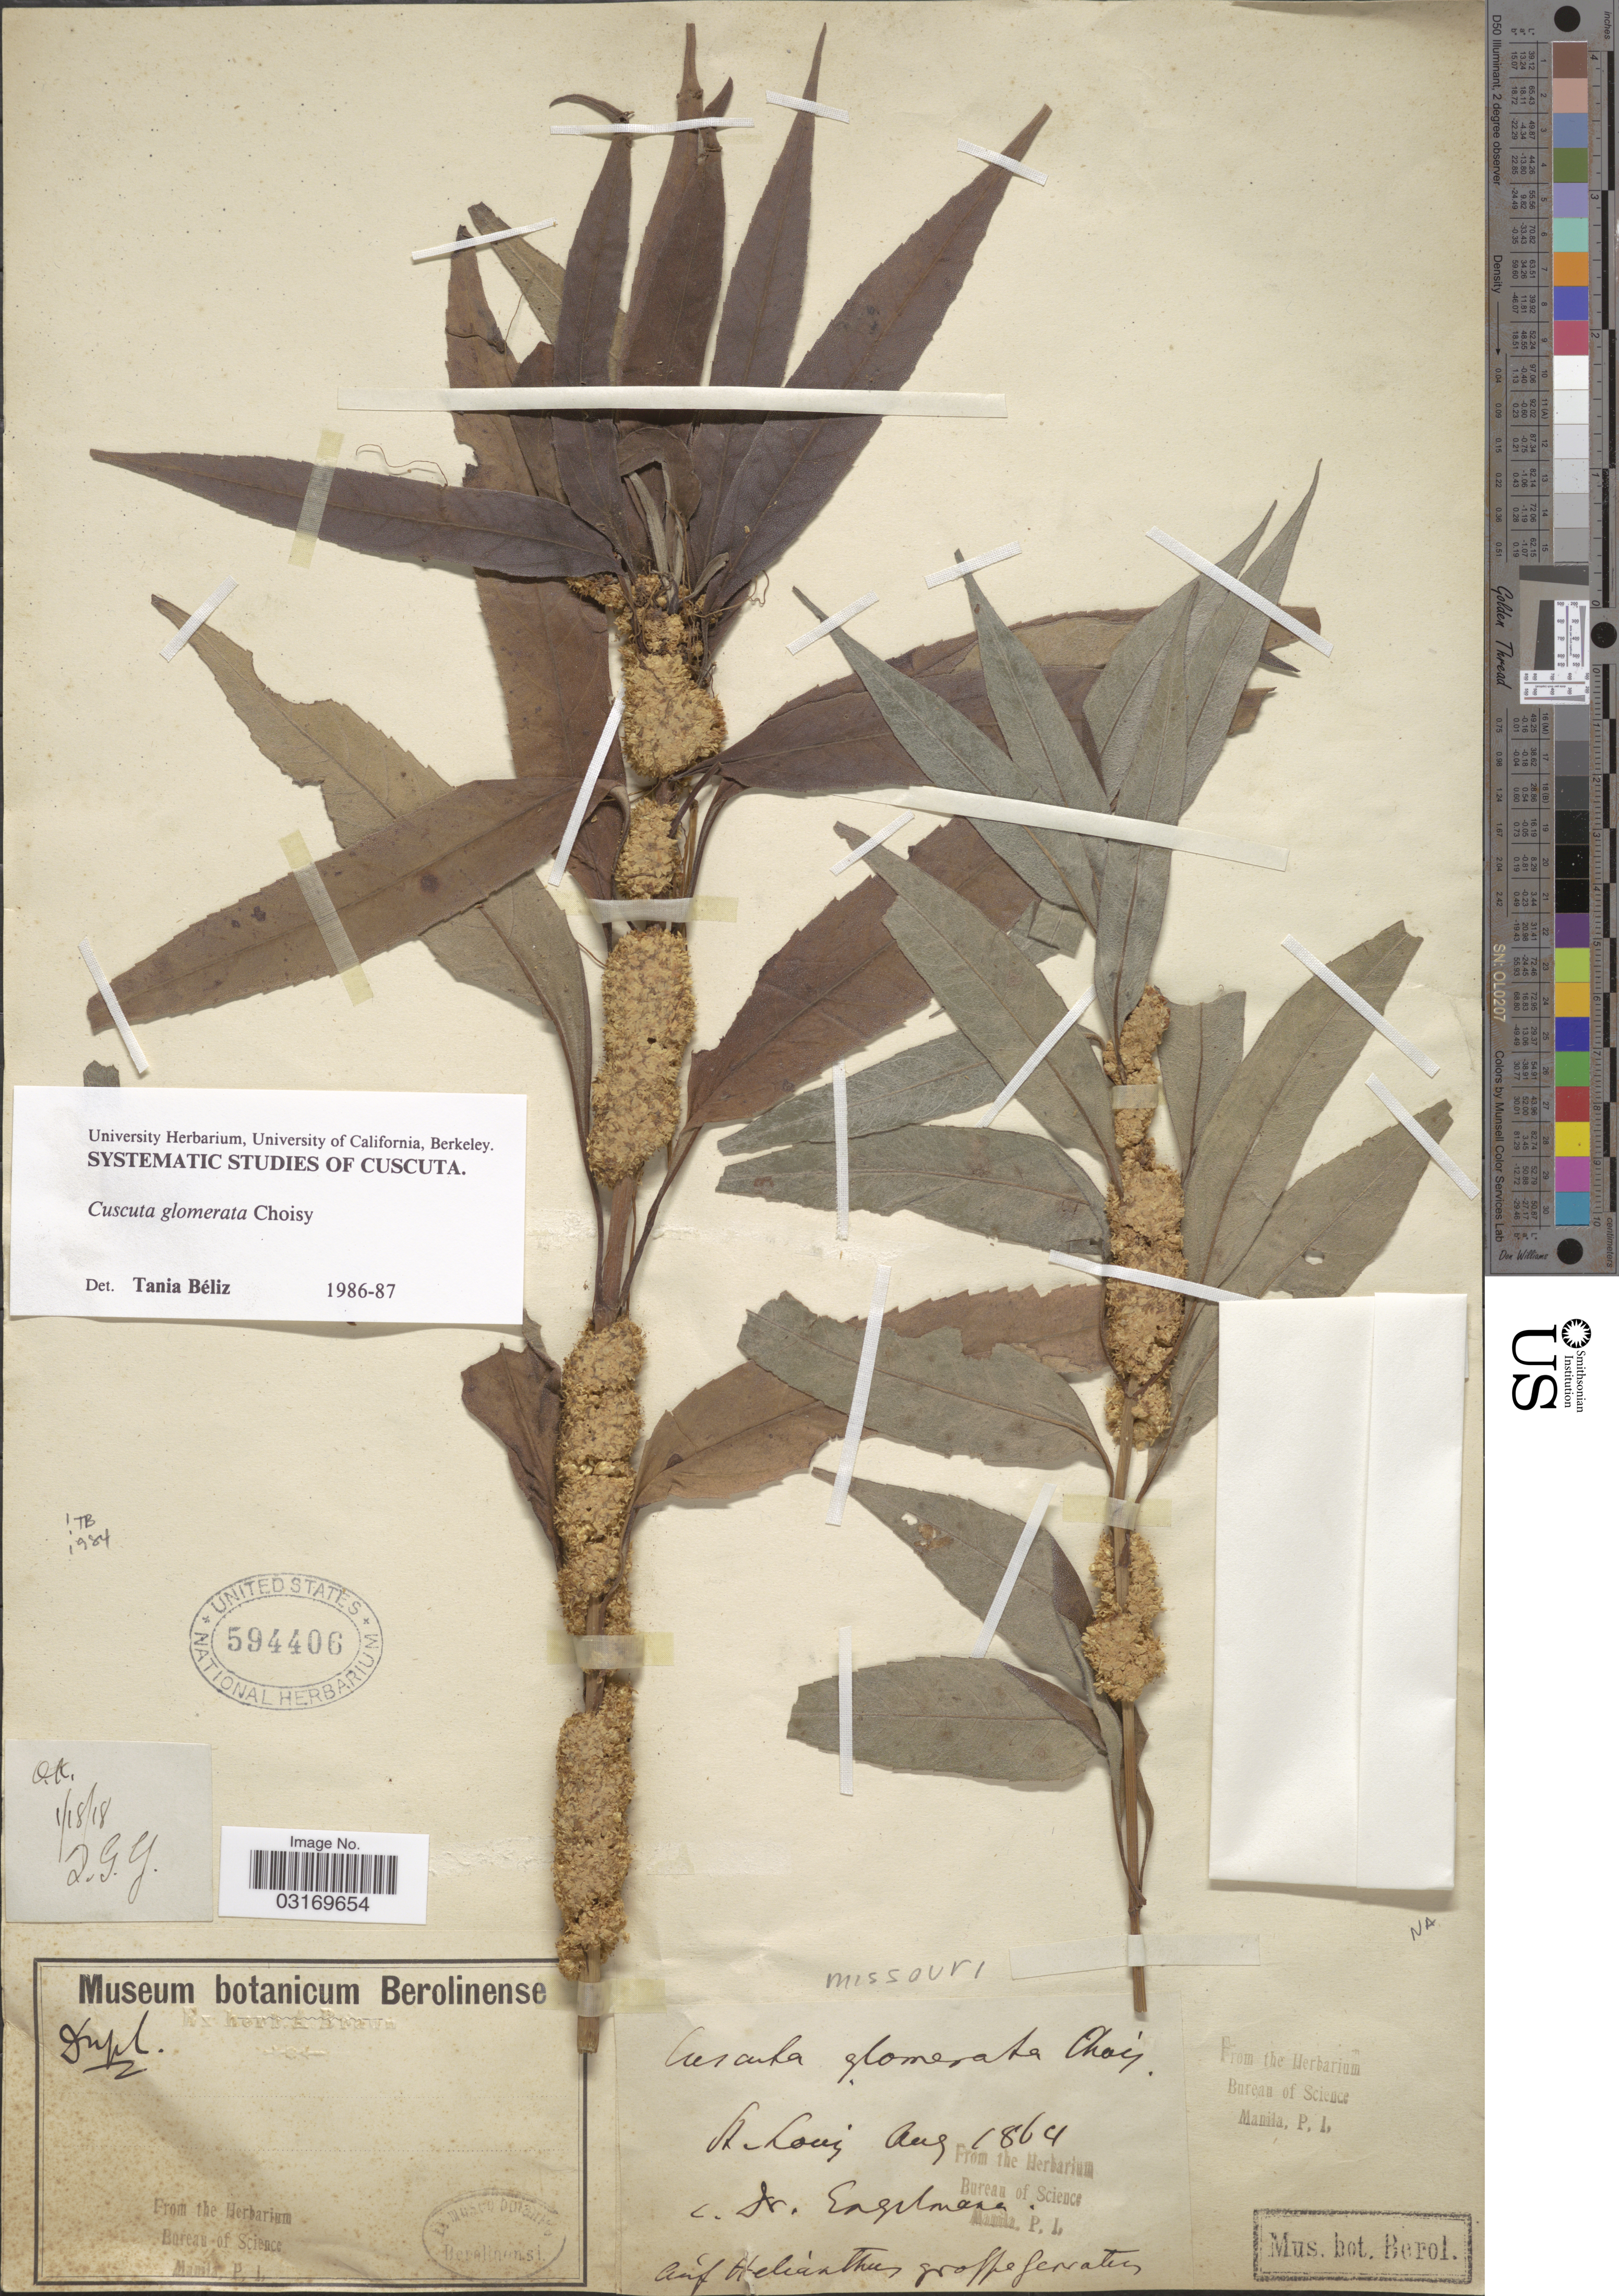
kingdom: Plantae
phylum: Tracheophyta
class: Magnoliopsida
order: Solanales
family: Convolvulaceae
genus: Cuscuta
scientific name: Cuscuta glomerata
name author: Chris.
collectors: -- Engelmann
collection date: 1864-08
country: United States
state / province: Missouri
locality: St. Louis.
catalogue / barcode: US 594406